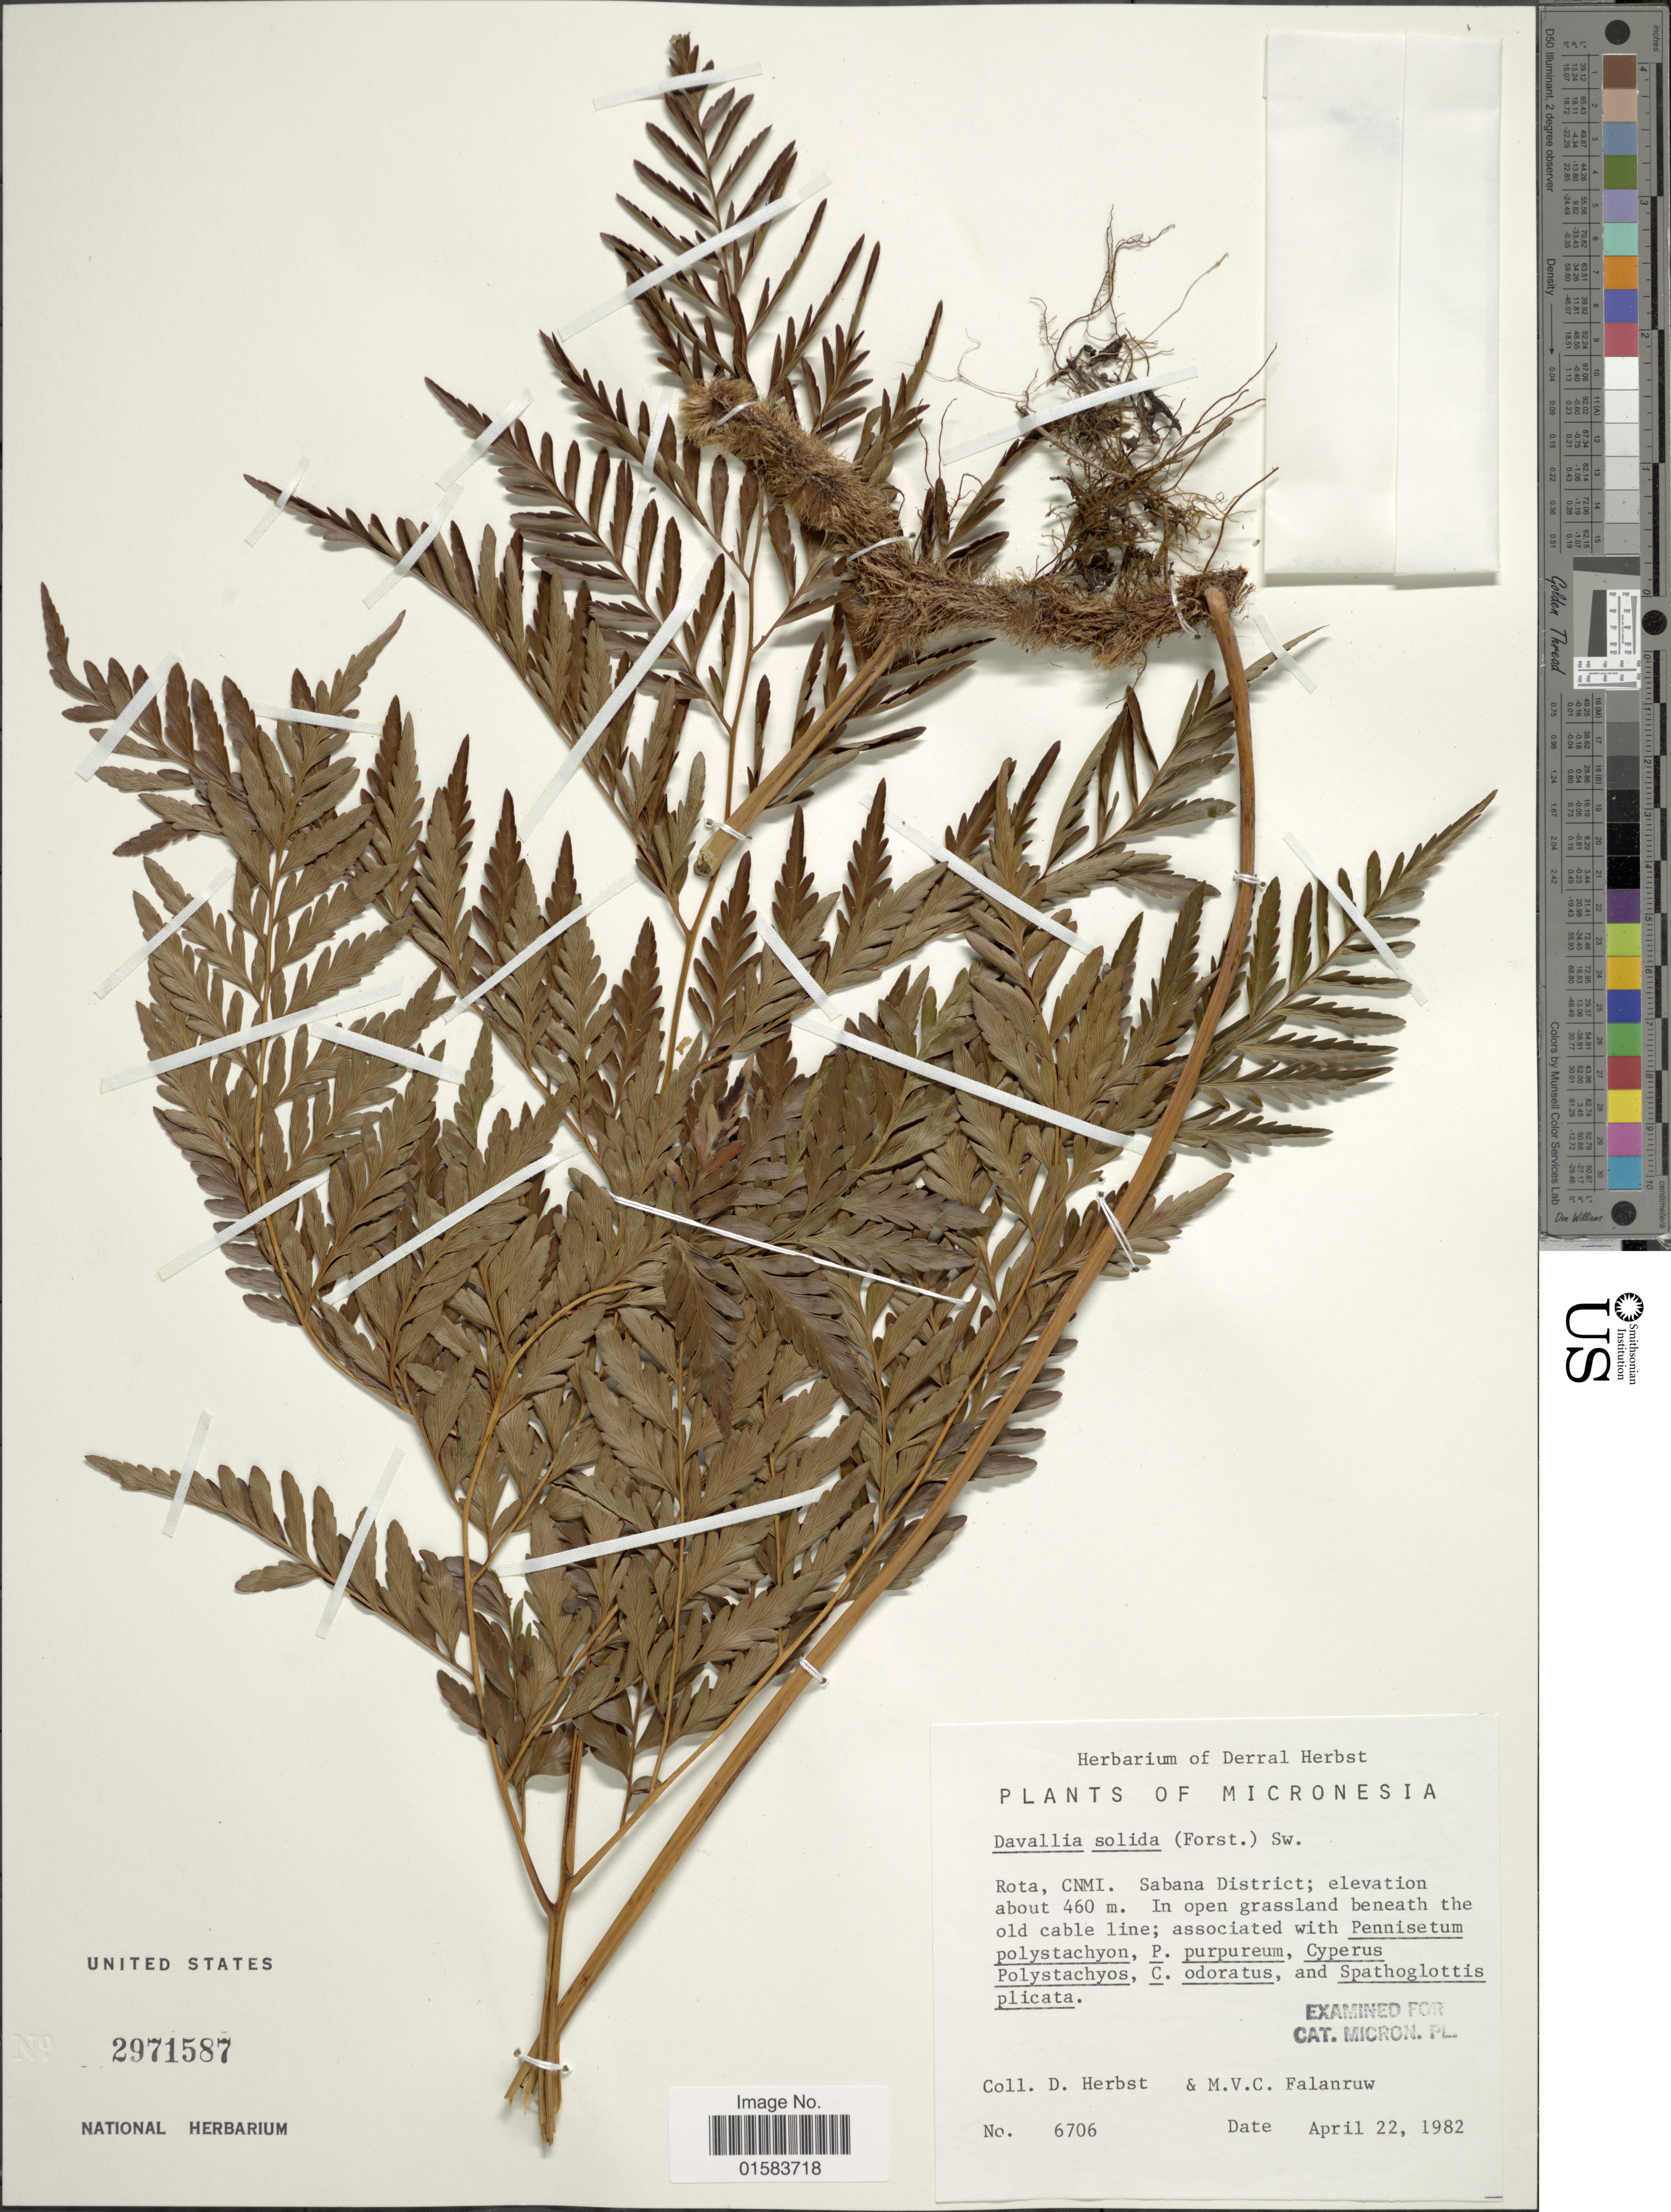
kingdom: Plantae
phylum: Tracheophyta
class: Polypodiopsida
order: Polypodiales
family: Davalliaceae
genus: Davallia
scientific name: Davallia solida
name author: (G. Forst.) Sw.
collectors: D. Herbst & M. V. Falanruw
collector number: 6706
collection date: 1982-04-22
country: Northern Mariana Islands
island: Rota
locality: Rota CNMI, Sabana District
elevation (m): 460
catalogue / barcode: US 2971587